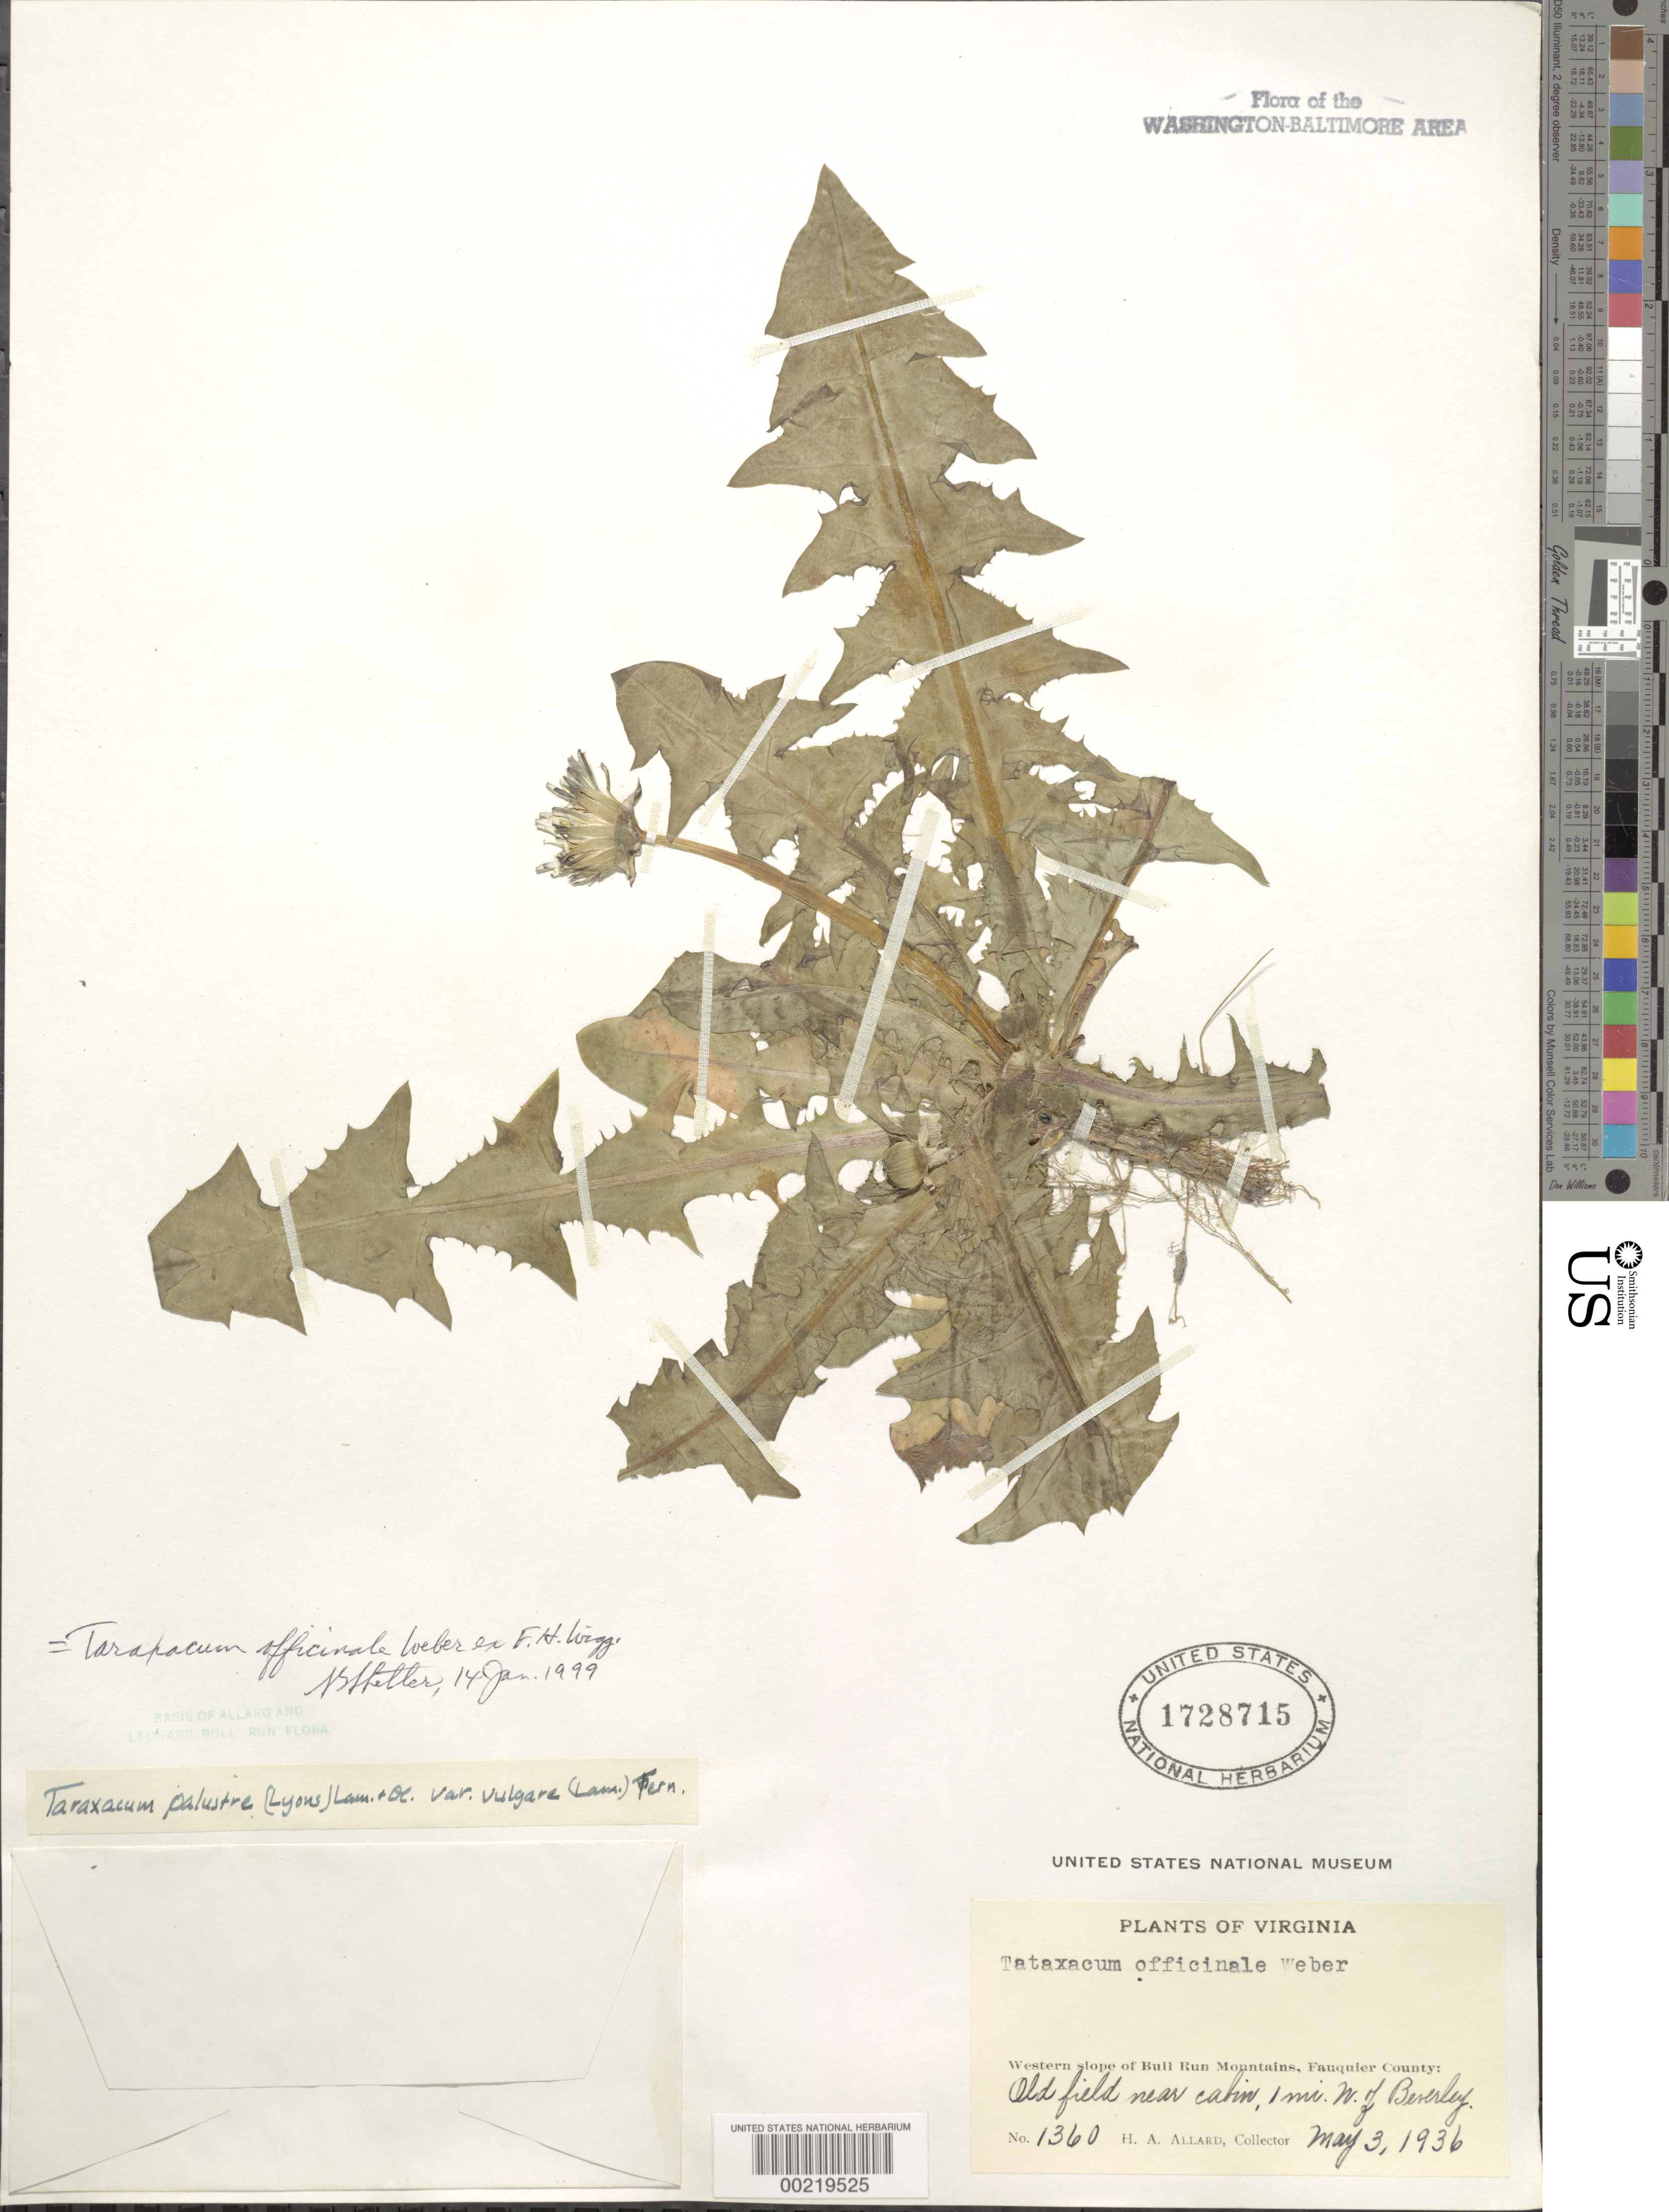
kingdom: Plantae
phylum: Tracheophyta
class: Magnoliopsida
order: Asterales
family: Asteraceae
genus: Taraxacum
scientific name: Taraxacum officinale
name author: G.H. Weber ex F.H. Wigg.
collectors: H. A. Allard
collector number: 1360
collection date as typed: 03 May 1936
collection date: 1936-05-03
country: United States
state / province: Virginia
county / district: Fauquier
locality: West of Beverley Bull Run Mts.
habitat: Old field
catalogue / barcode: US 1728715